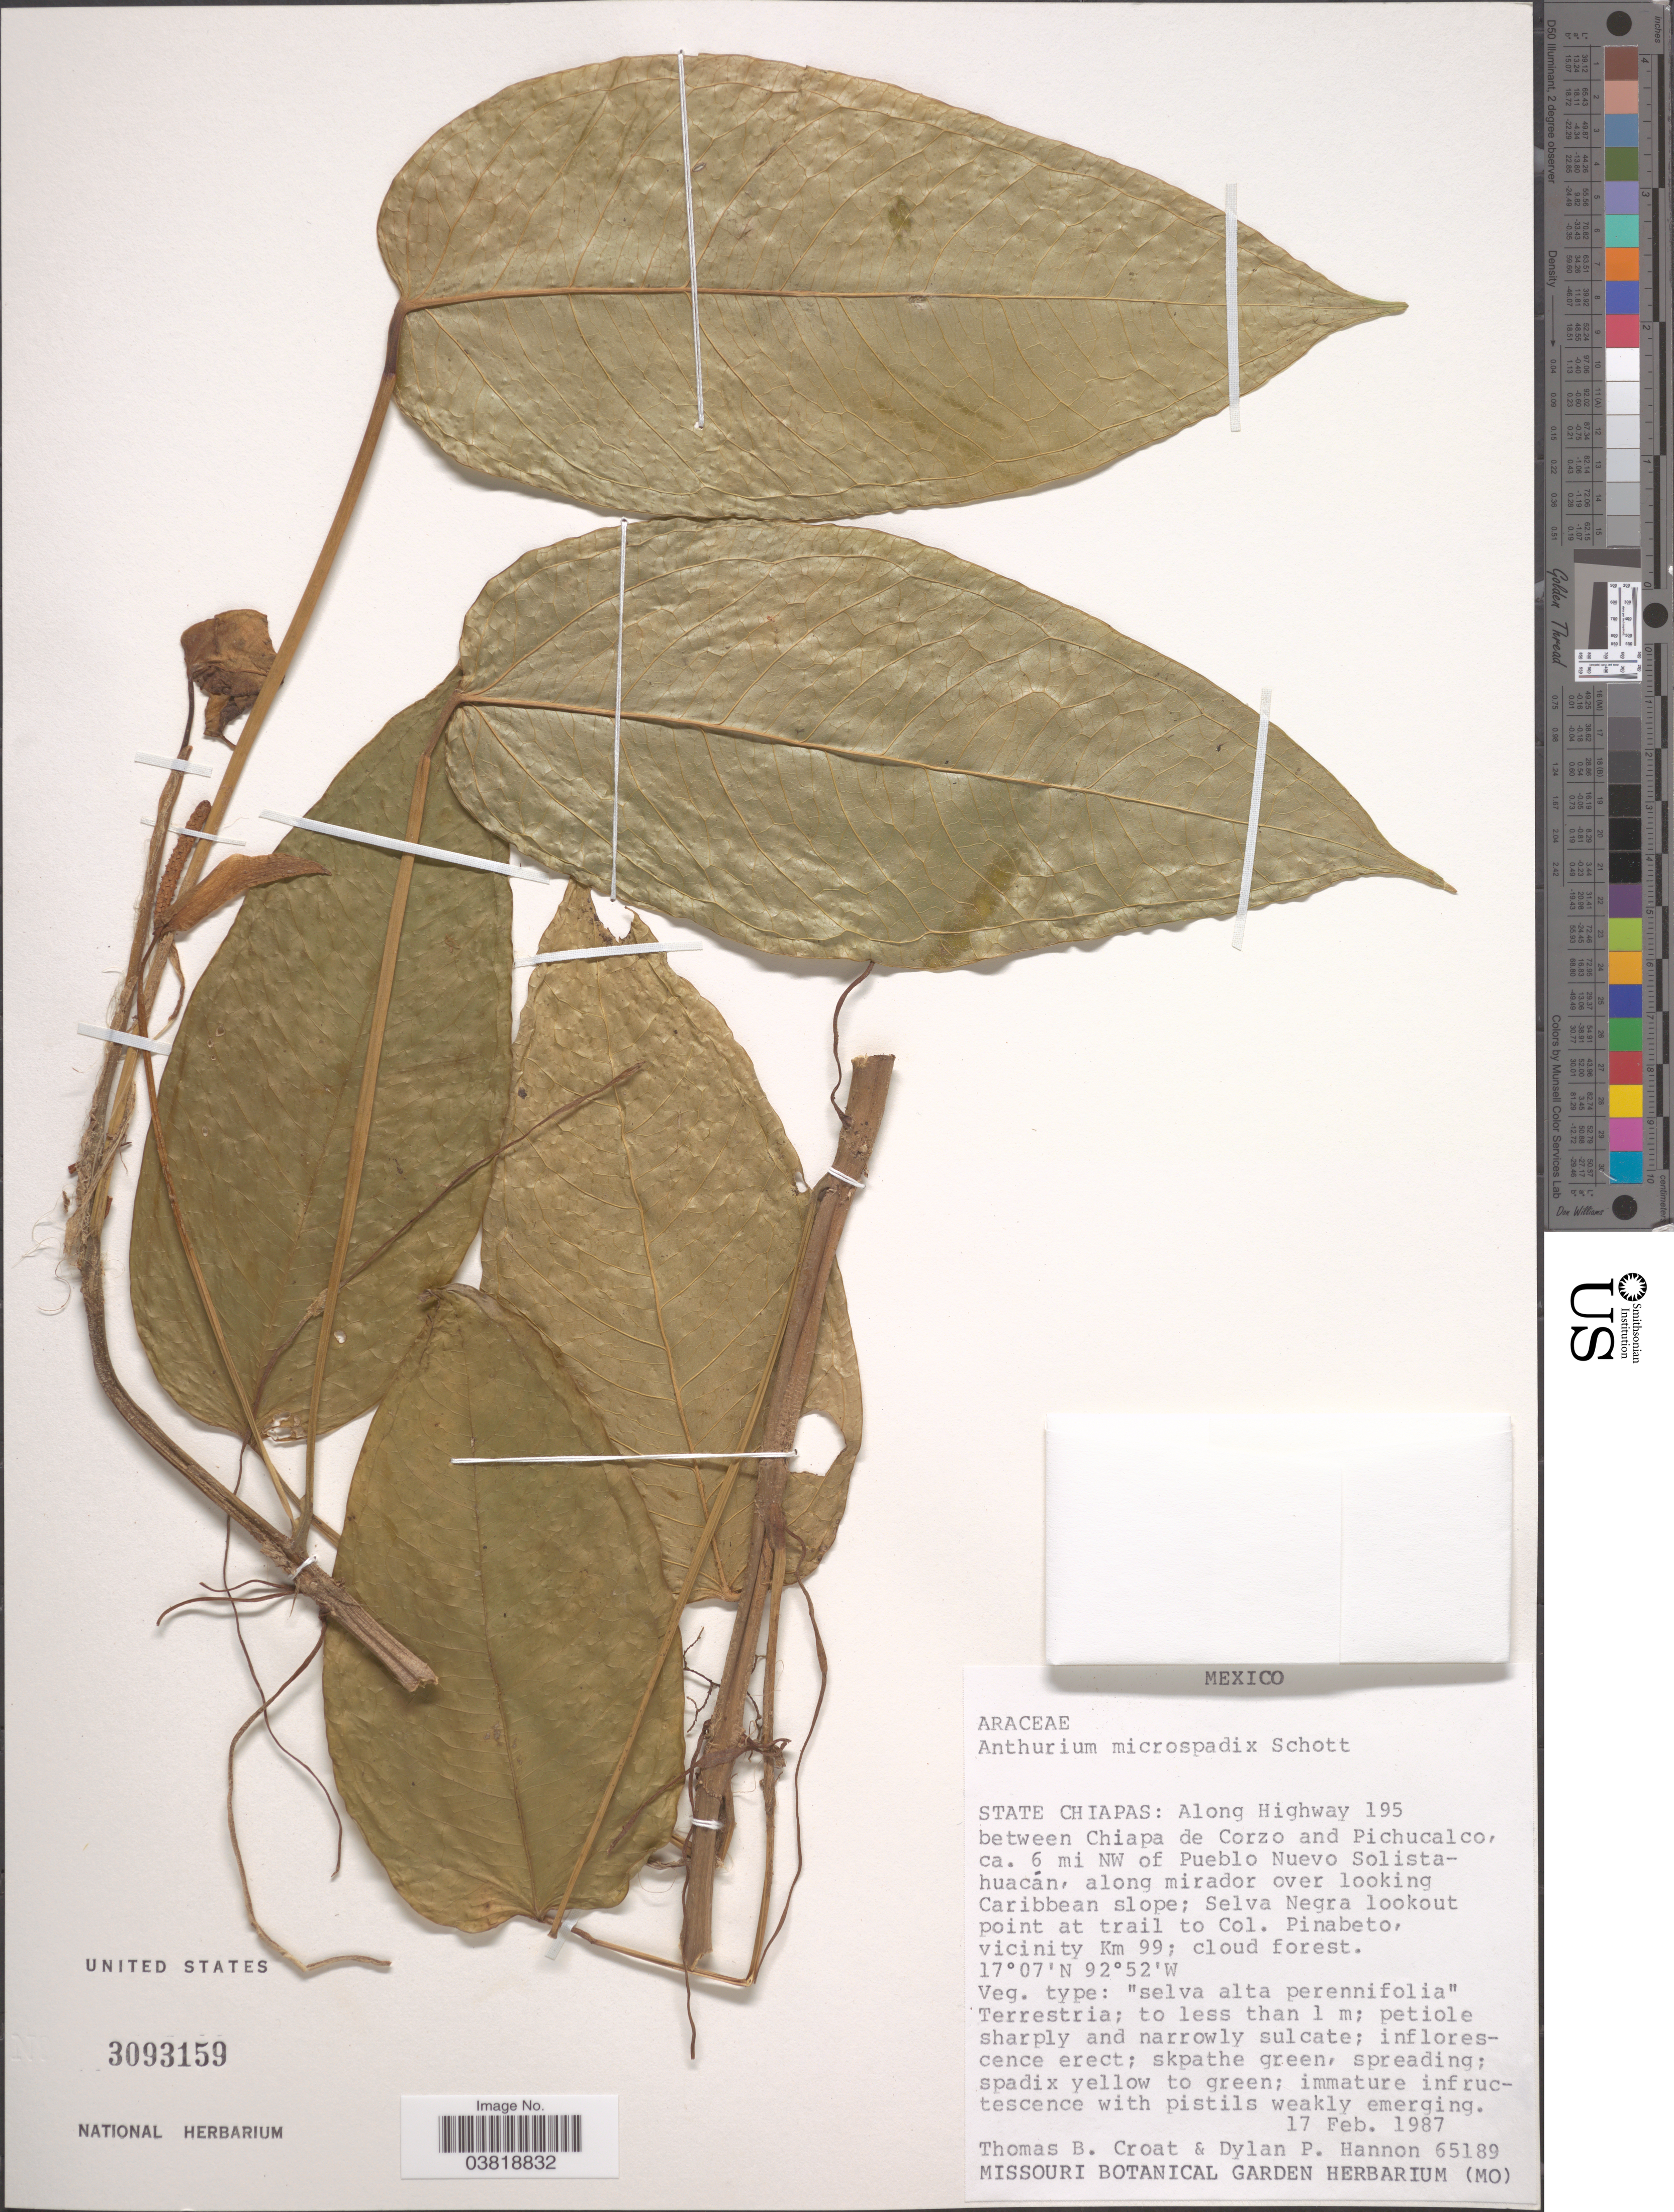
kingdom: Plantae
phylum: Tracheophyta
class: Liliopsida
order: Alismatales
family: Araceae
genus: Anthurium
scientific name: Anthurium microspadix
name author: Schott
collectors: T. B. Croat & D. Hannon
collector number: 65189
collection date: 1987-02-17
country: Mexico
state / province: Chiapas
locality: Along Highway 195 between Chiapa de Corzo and Pichucalco, ca. 6 mi NW of Pueblo Nuevo Solistahuacán, along mirador over looking Caribbean slope; Selva Negra lookout point at trail to Col. Pinabeto, vicinity Km 99; cloud forest.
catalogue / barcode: US 3093159